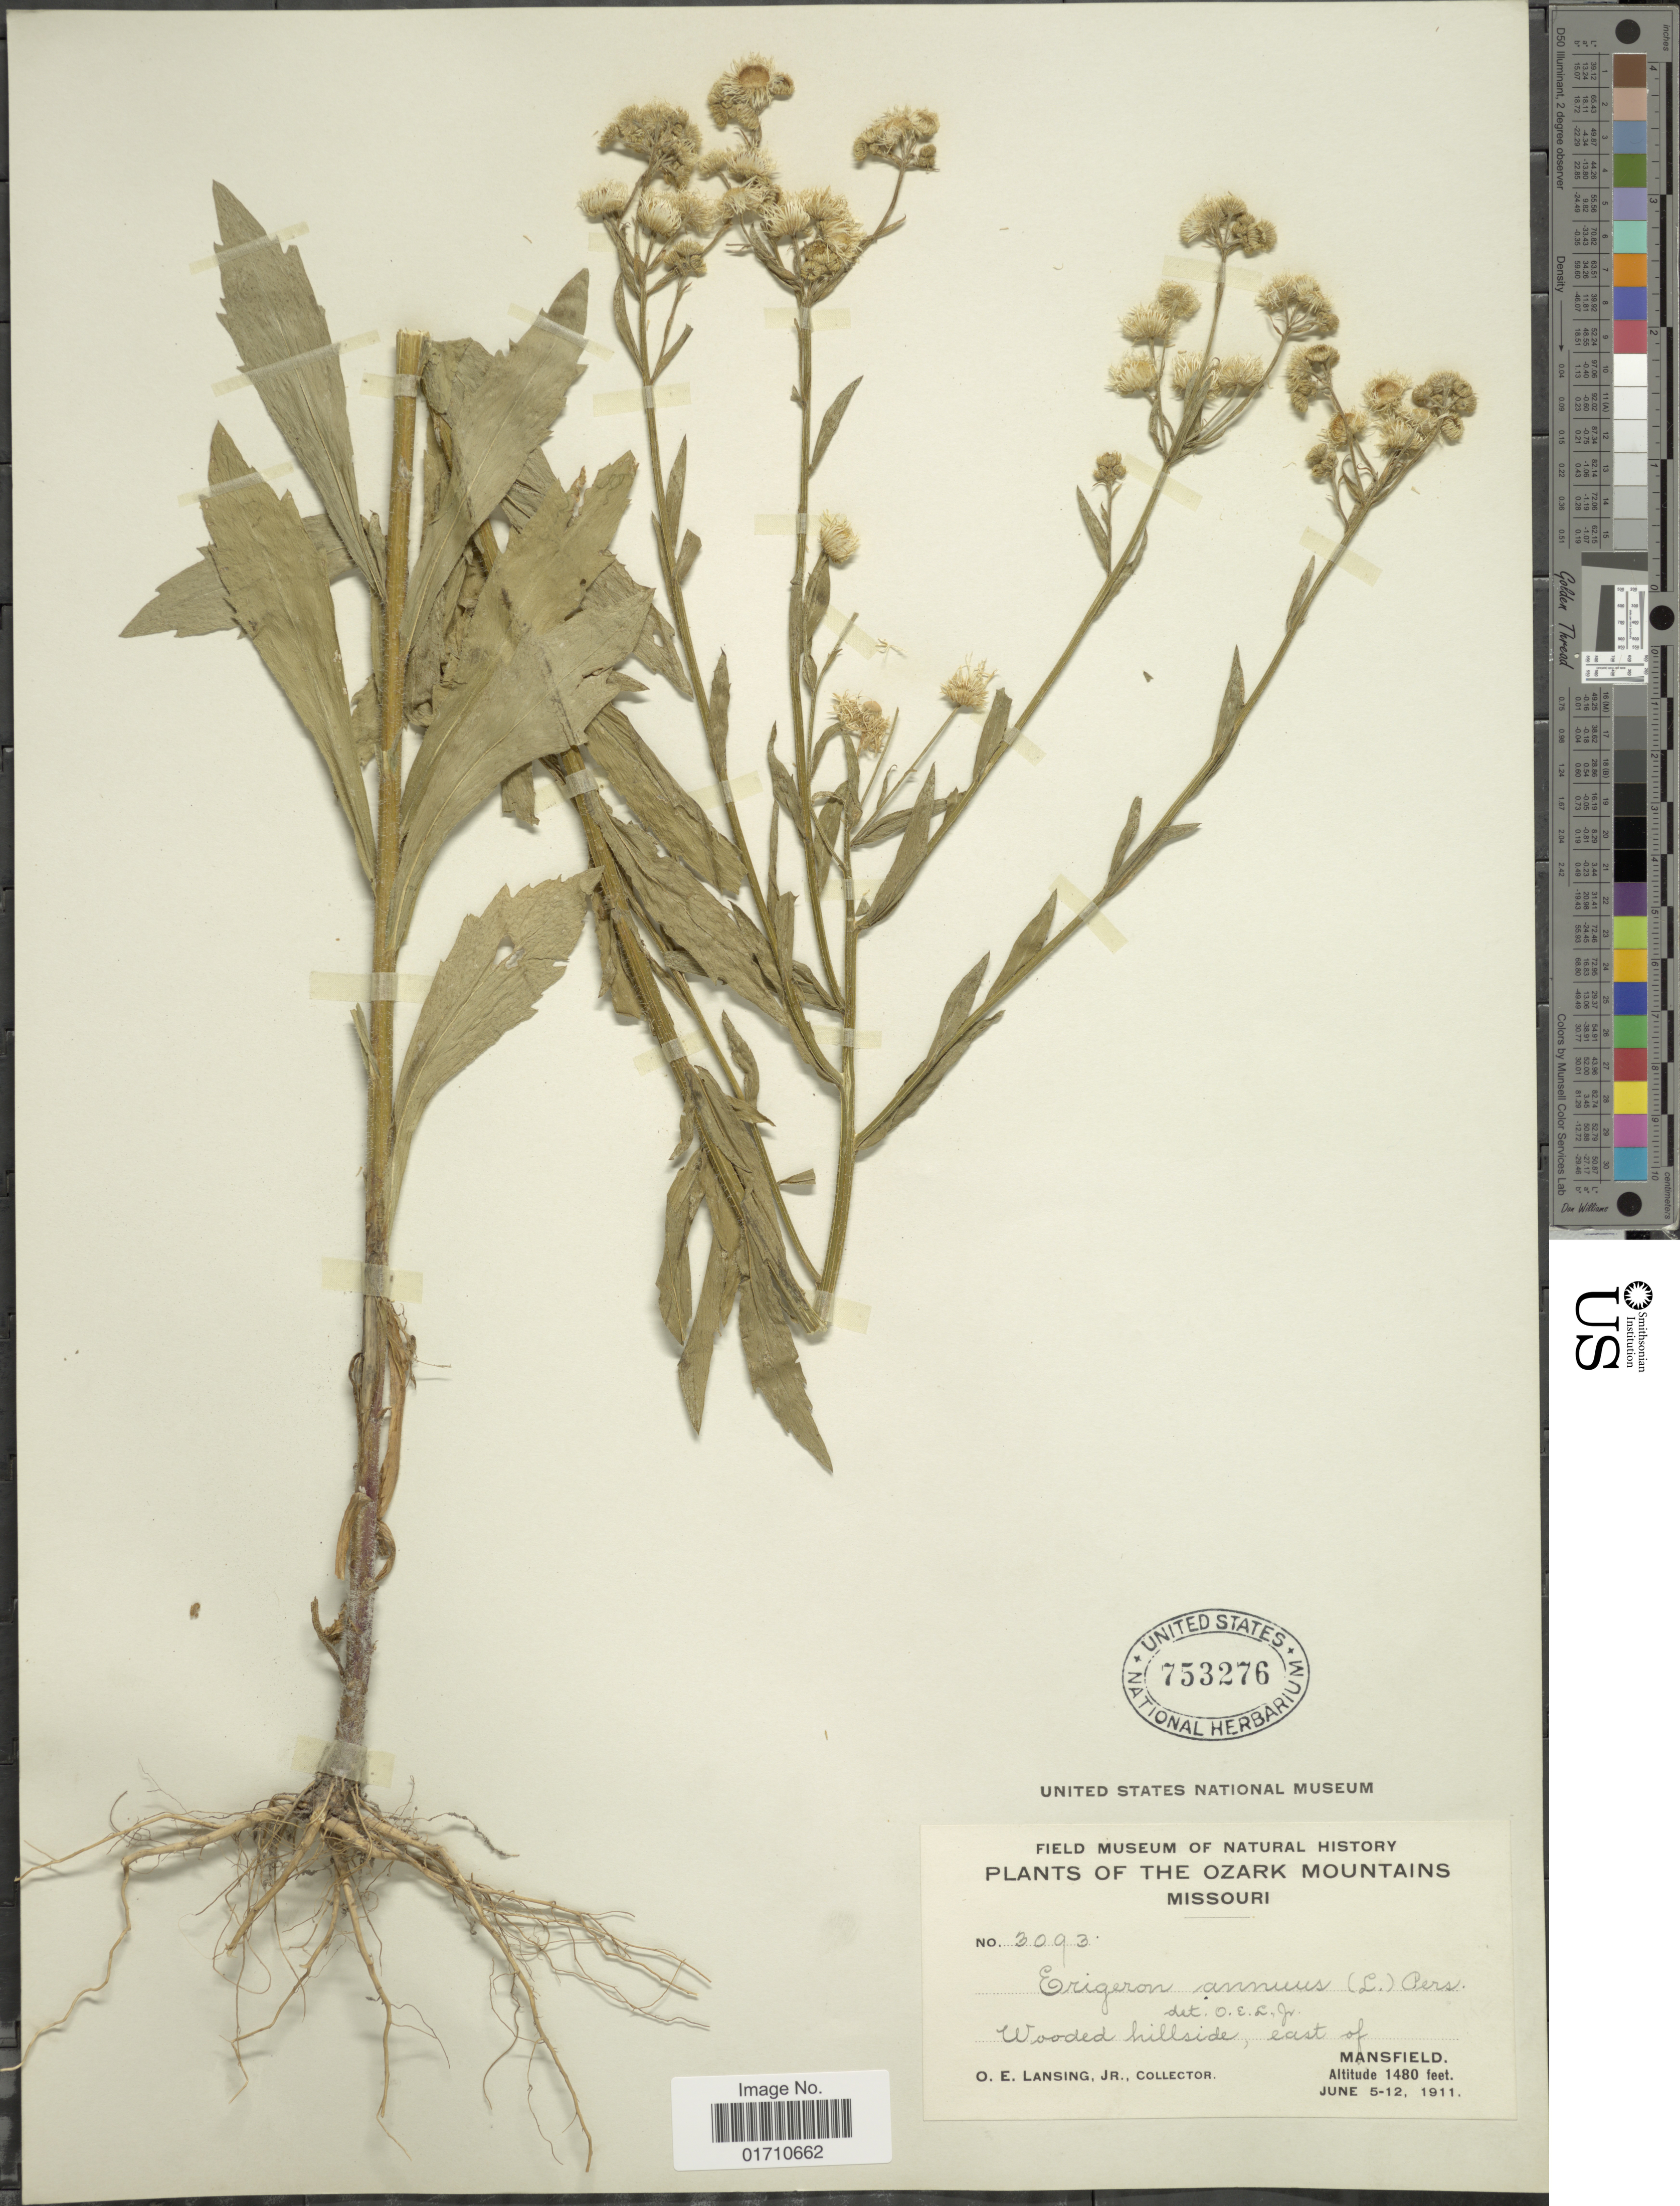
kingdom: Plantae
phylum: Tracheophyta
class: Magnoliopsida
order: Asterales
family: Asteraceae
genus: Erigeron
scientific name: Erigeron annuus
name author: (L.) Pers.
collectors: O. Lansing Jr.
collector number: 3093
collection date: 1911-06-05/1911-06-12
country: United States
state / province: Missouri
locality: The Ozark Mountains, Wooded hillside, east of Mansfield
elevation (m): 451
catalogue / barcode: US 753276